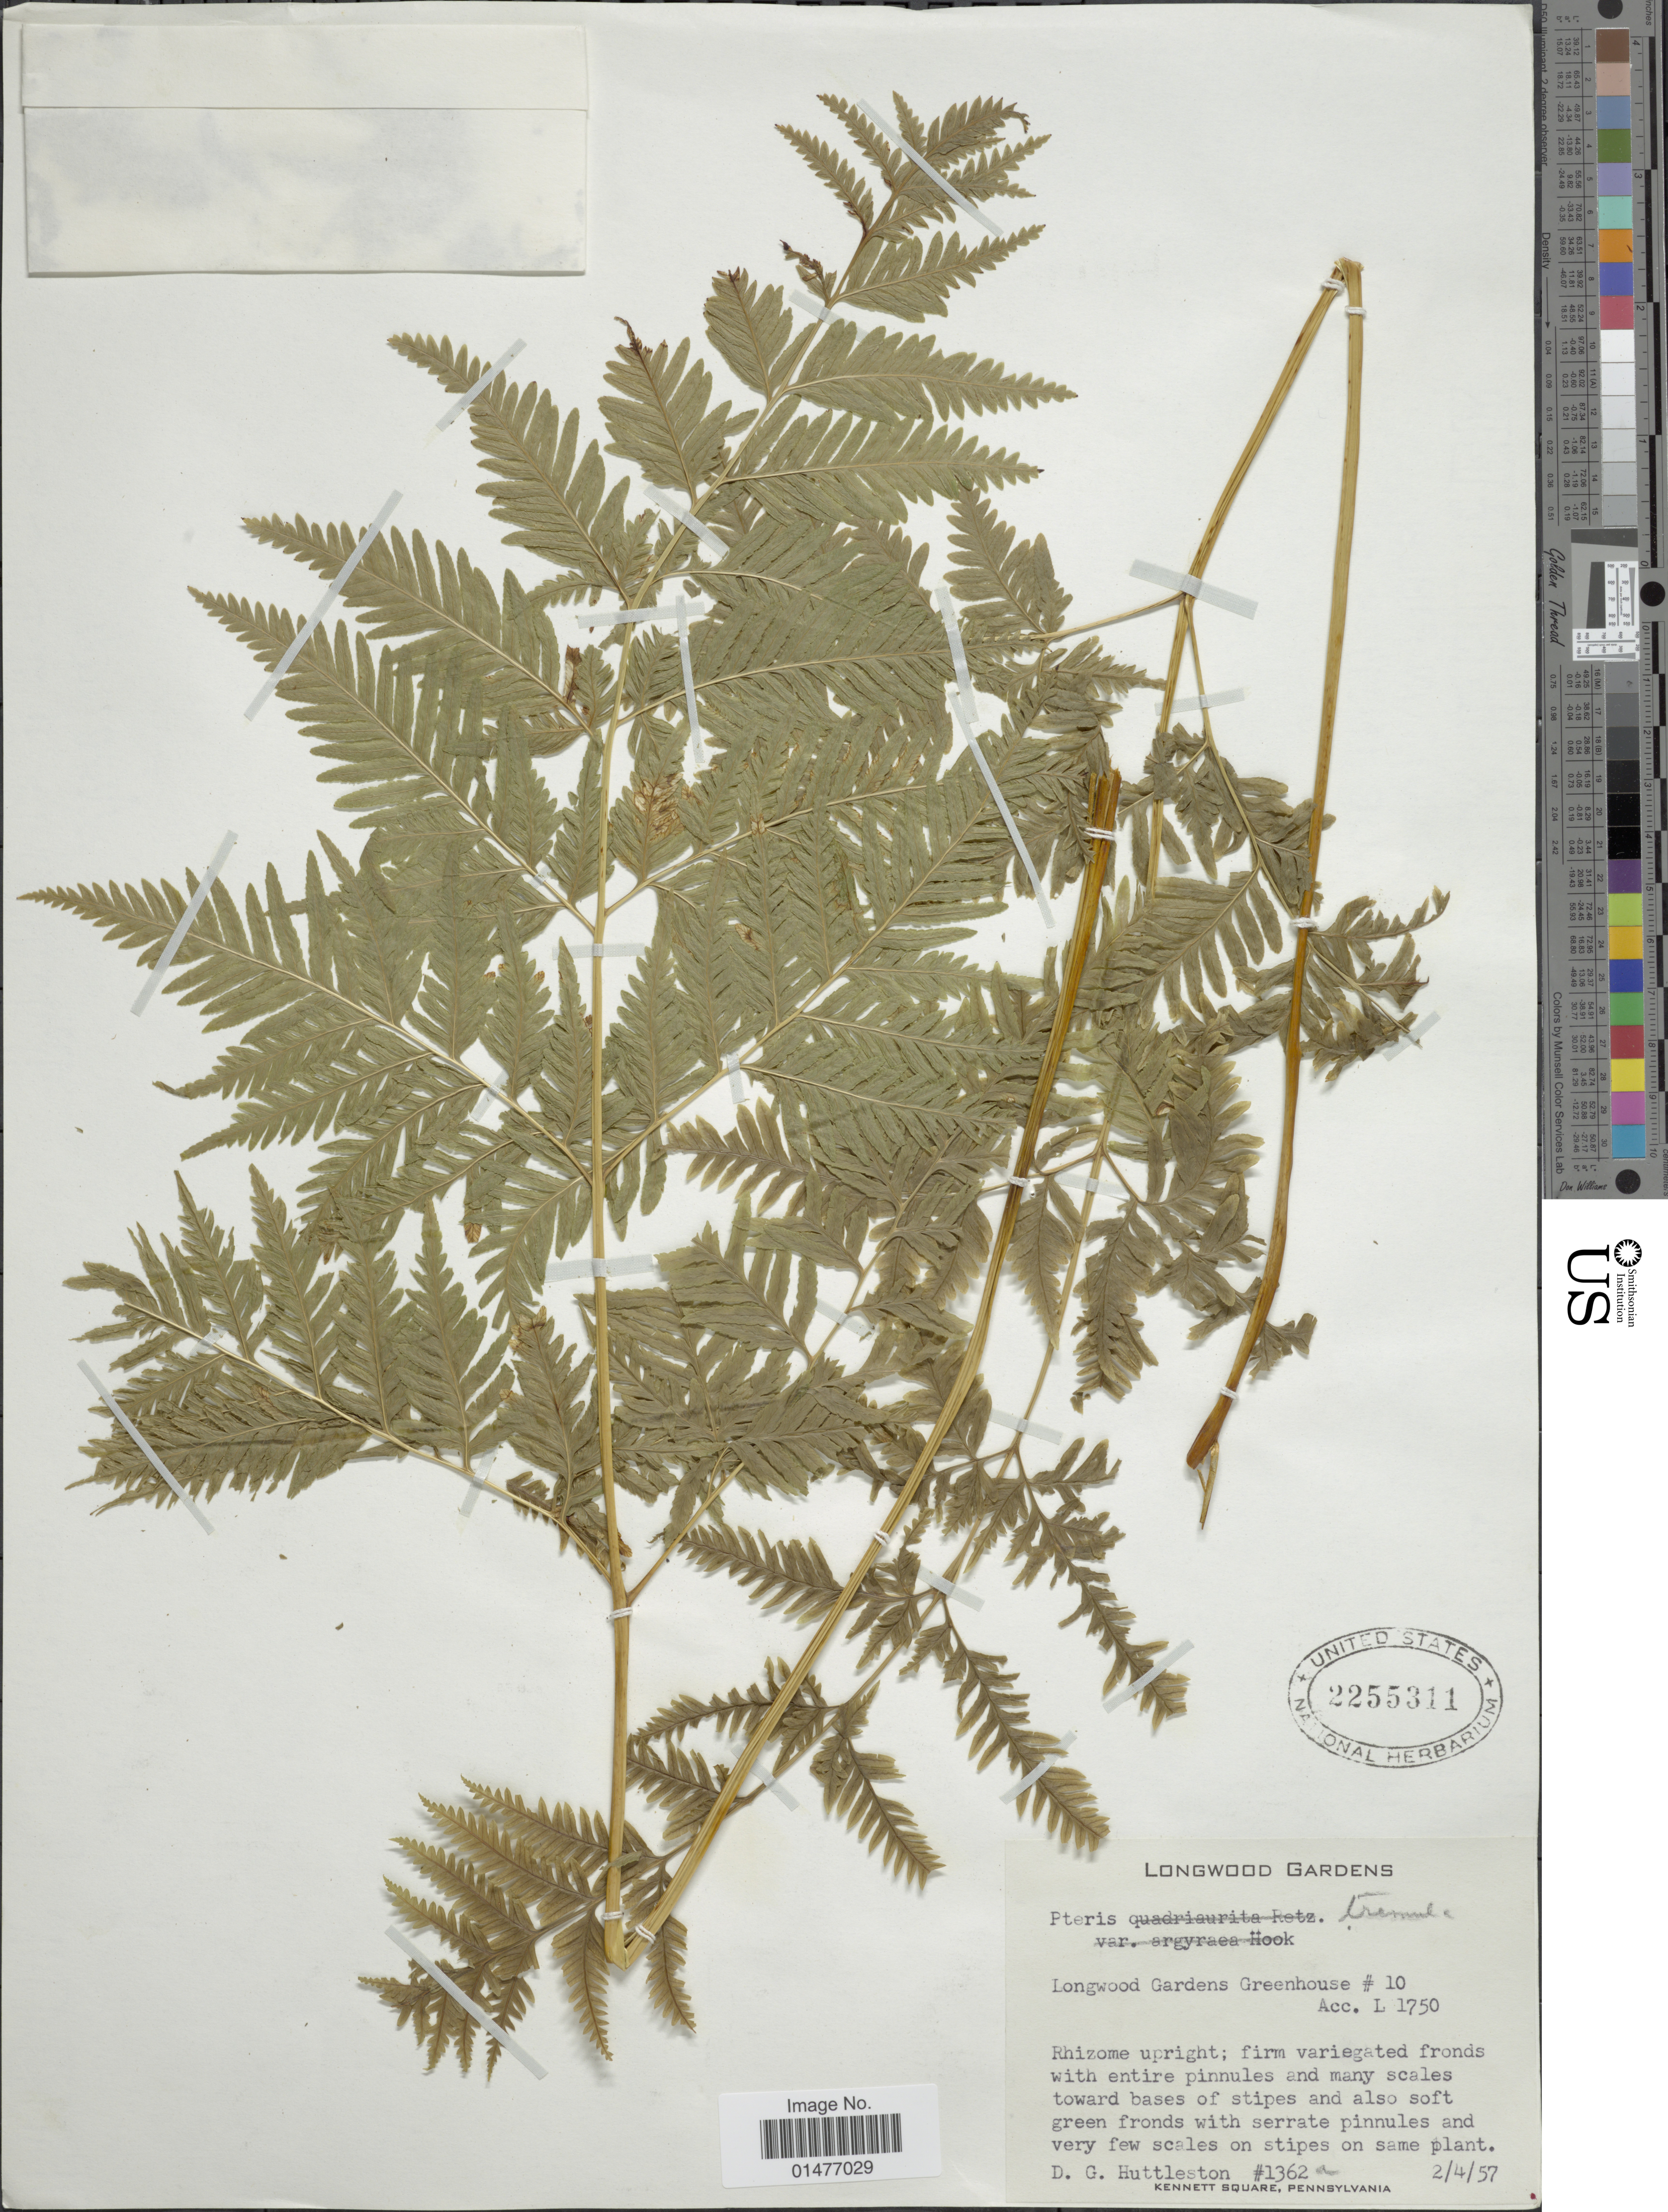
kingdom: Plantae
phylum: Tracheophyta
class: Polypodiopsida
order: Polypodiales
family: Pteridaceae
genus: Pteris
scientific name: Pteris tremula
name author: R. Br.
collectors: D. G. Huttleston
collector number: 1362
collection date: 1957-02-04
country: United States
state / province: Pennsylvania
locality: Longwood Gardens Greenhouse #10, Kennet Square.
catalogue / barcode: US 2255311